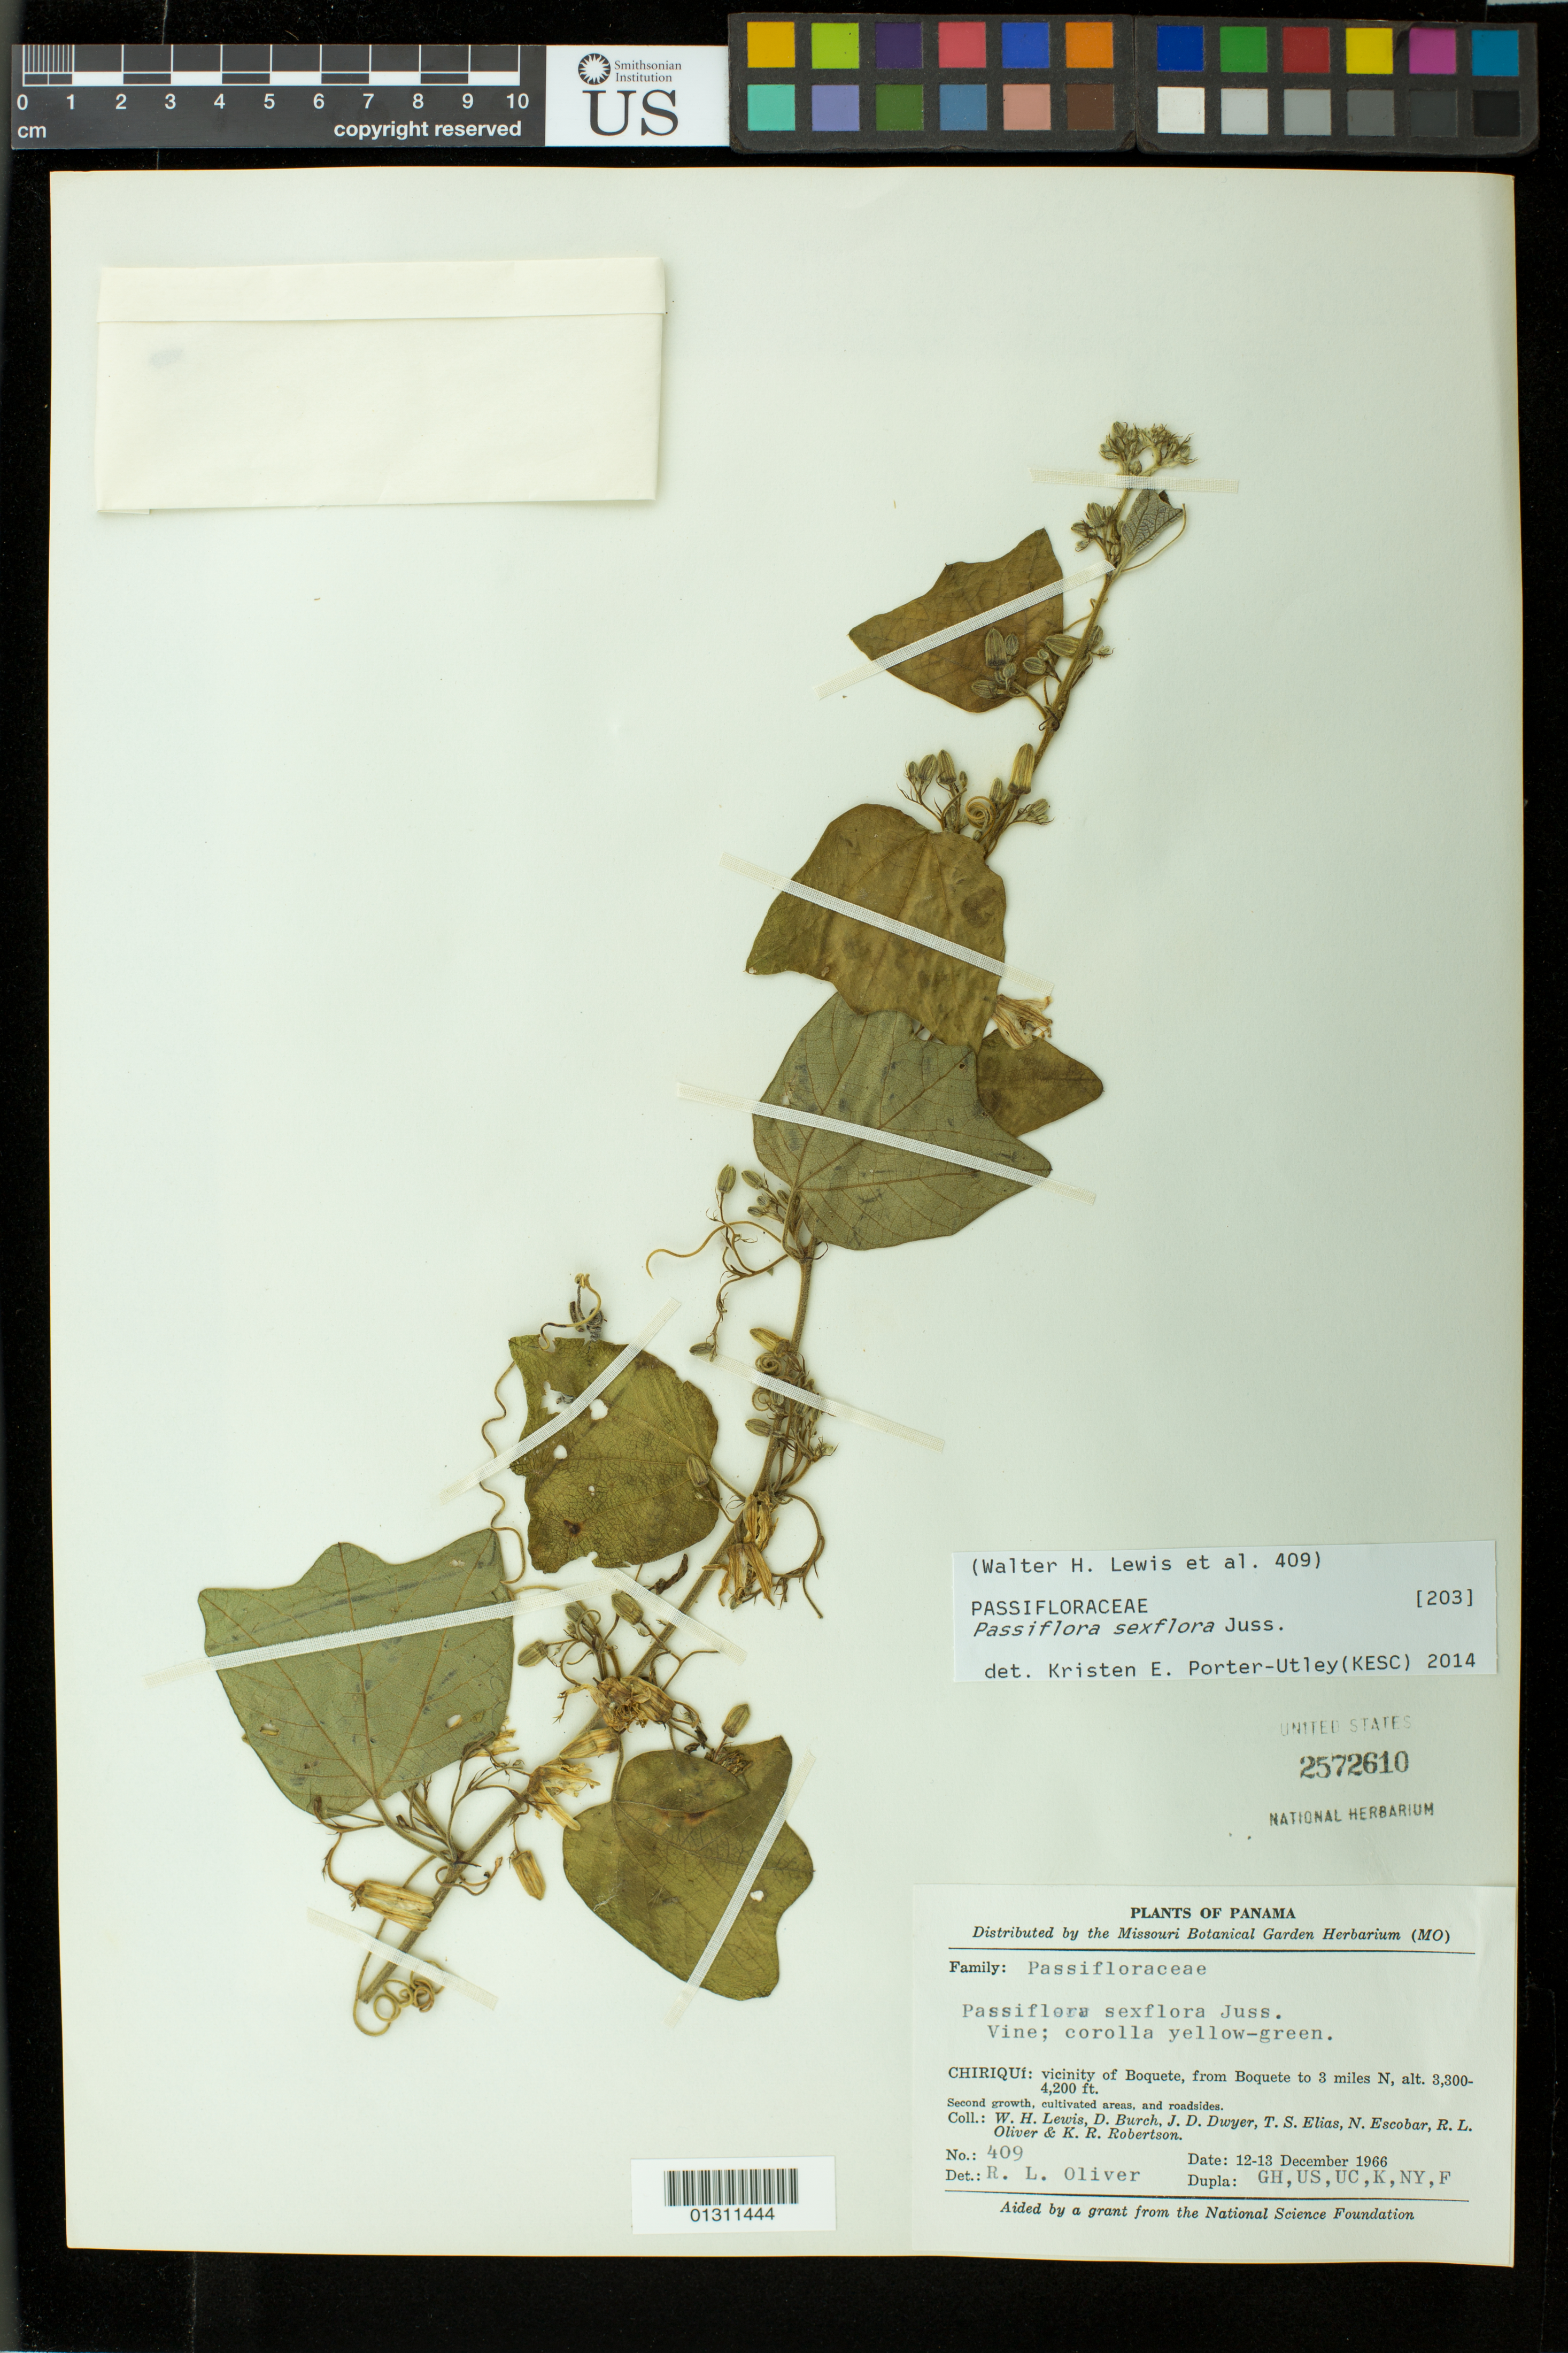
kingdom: Plantae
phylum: Tracheophyta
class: Magnoliopsida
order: Malpighiales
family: Passifloraceae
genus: Passiflora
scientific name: Passiflora sexflora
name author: Juss.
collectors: W. H. Lewis, D. Burch, J. D. Dwyer, T. S. Elias, N. Escobar, R. L. Oliver & K. R. Robertson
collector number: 409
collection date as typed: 12 Dec 1966 to 13 Dec 1966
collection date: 1966-12-12/1966-12-13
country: Panama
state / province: Chiriquí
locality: Vicinity of Boquete, from Boquete to 3 mi N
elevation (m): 1006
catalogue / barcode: US 2572610